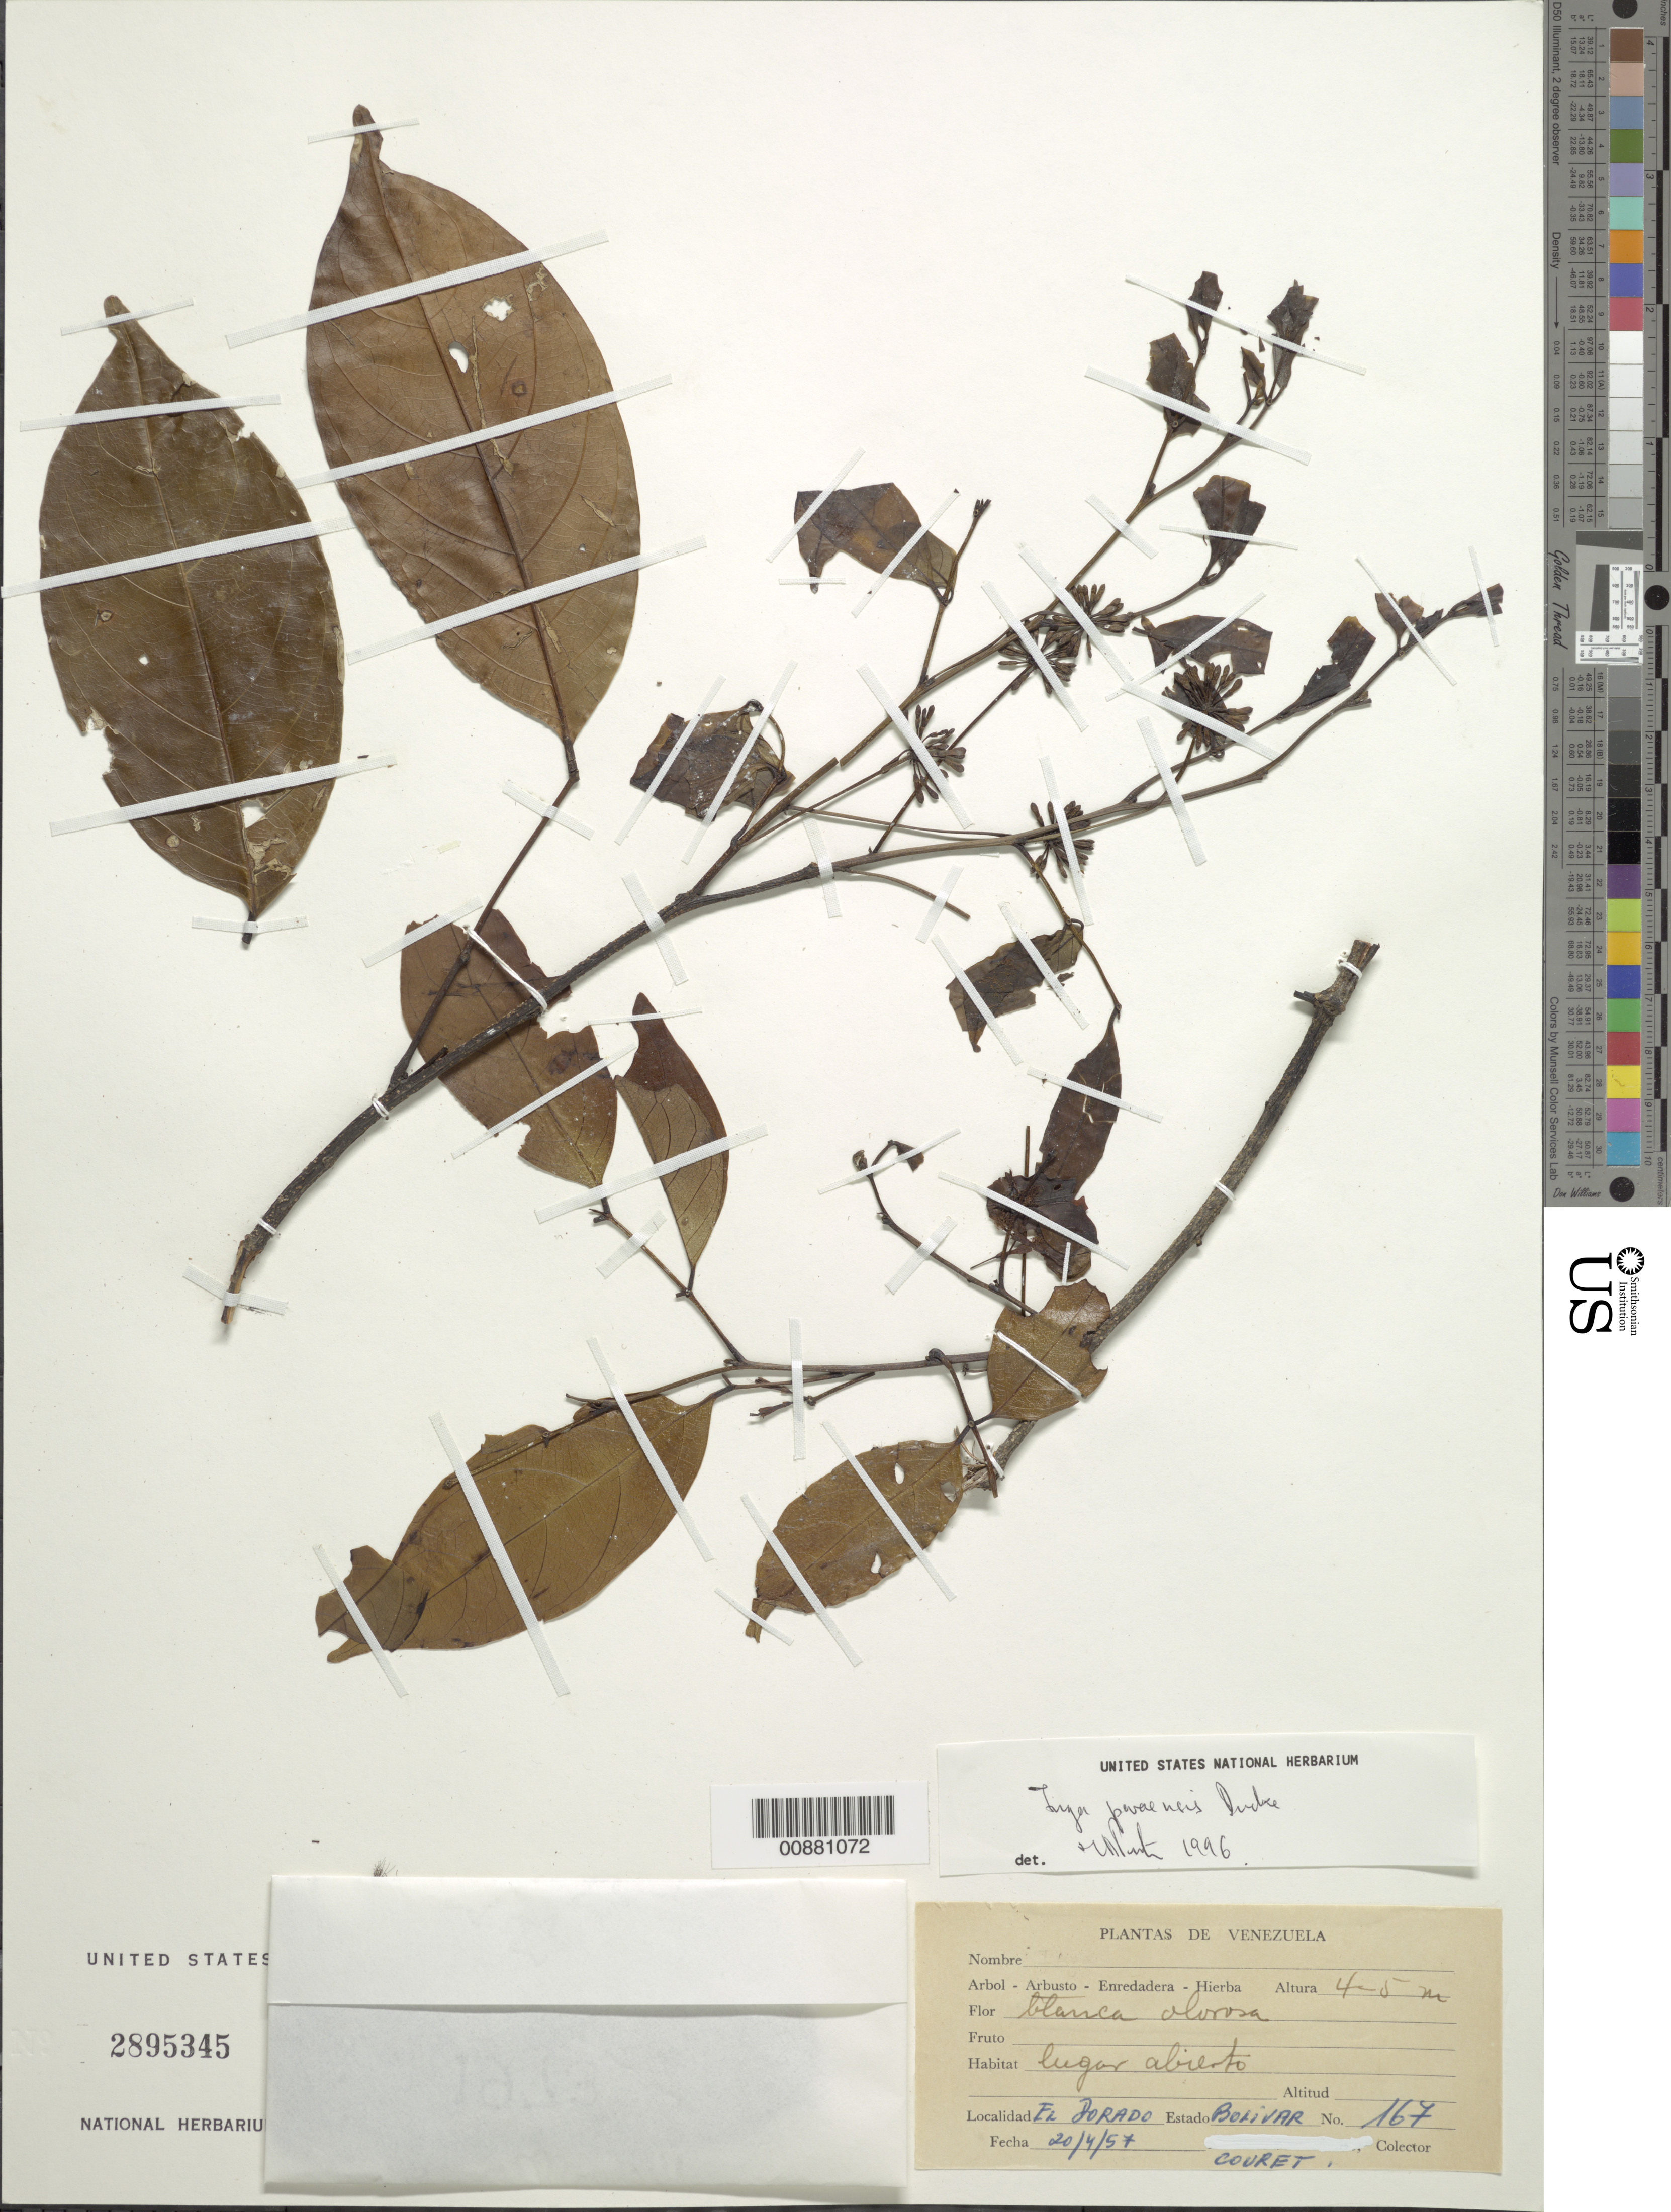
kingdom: Plantae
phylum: Tracheophyta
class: Magnoliopsida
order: Fabales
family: Fabaceae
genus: Inga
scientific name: Inga paraensis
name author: Ducke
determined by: Pennington, T. D., (K)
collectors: -. Couret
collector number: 167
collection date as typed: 20-Apr-57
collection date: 1957-04-20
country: Venezuela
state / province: Bolívar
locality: El Dorado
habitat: Lugar abierto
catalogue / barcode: US 2895345